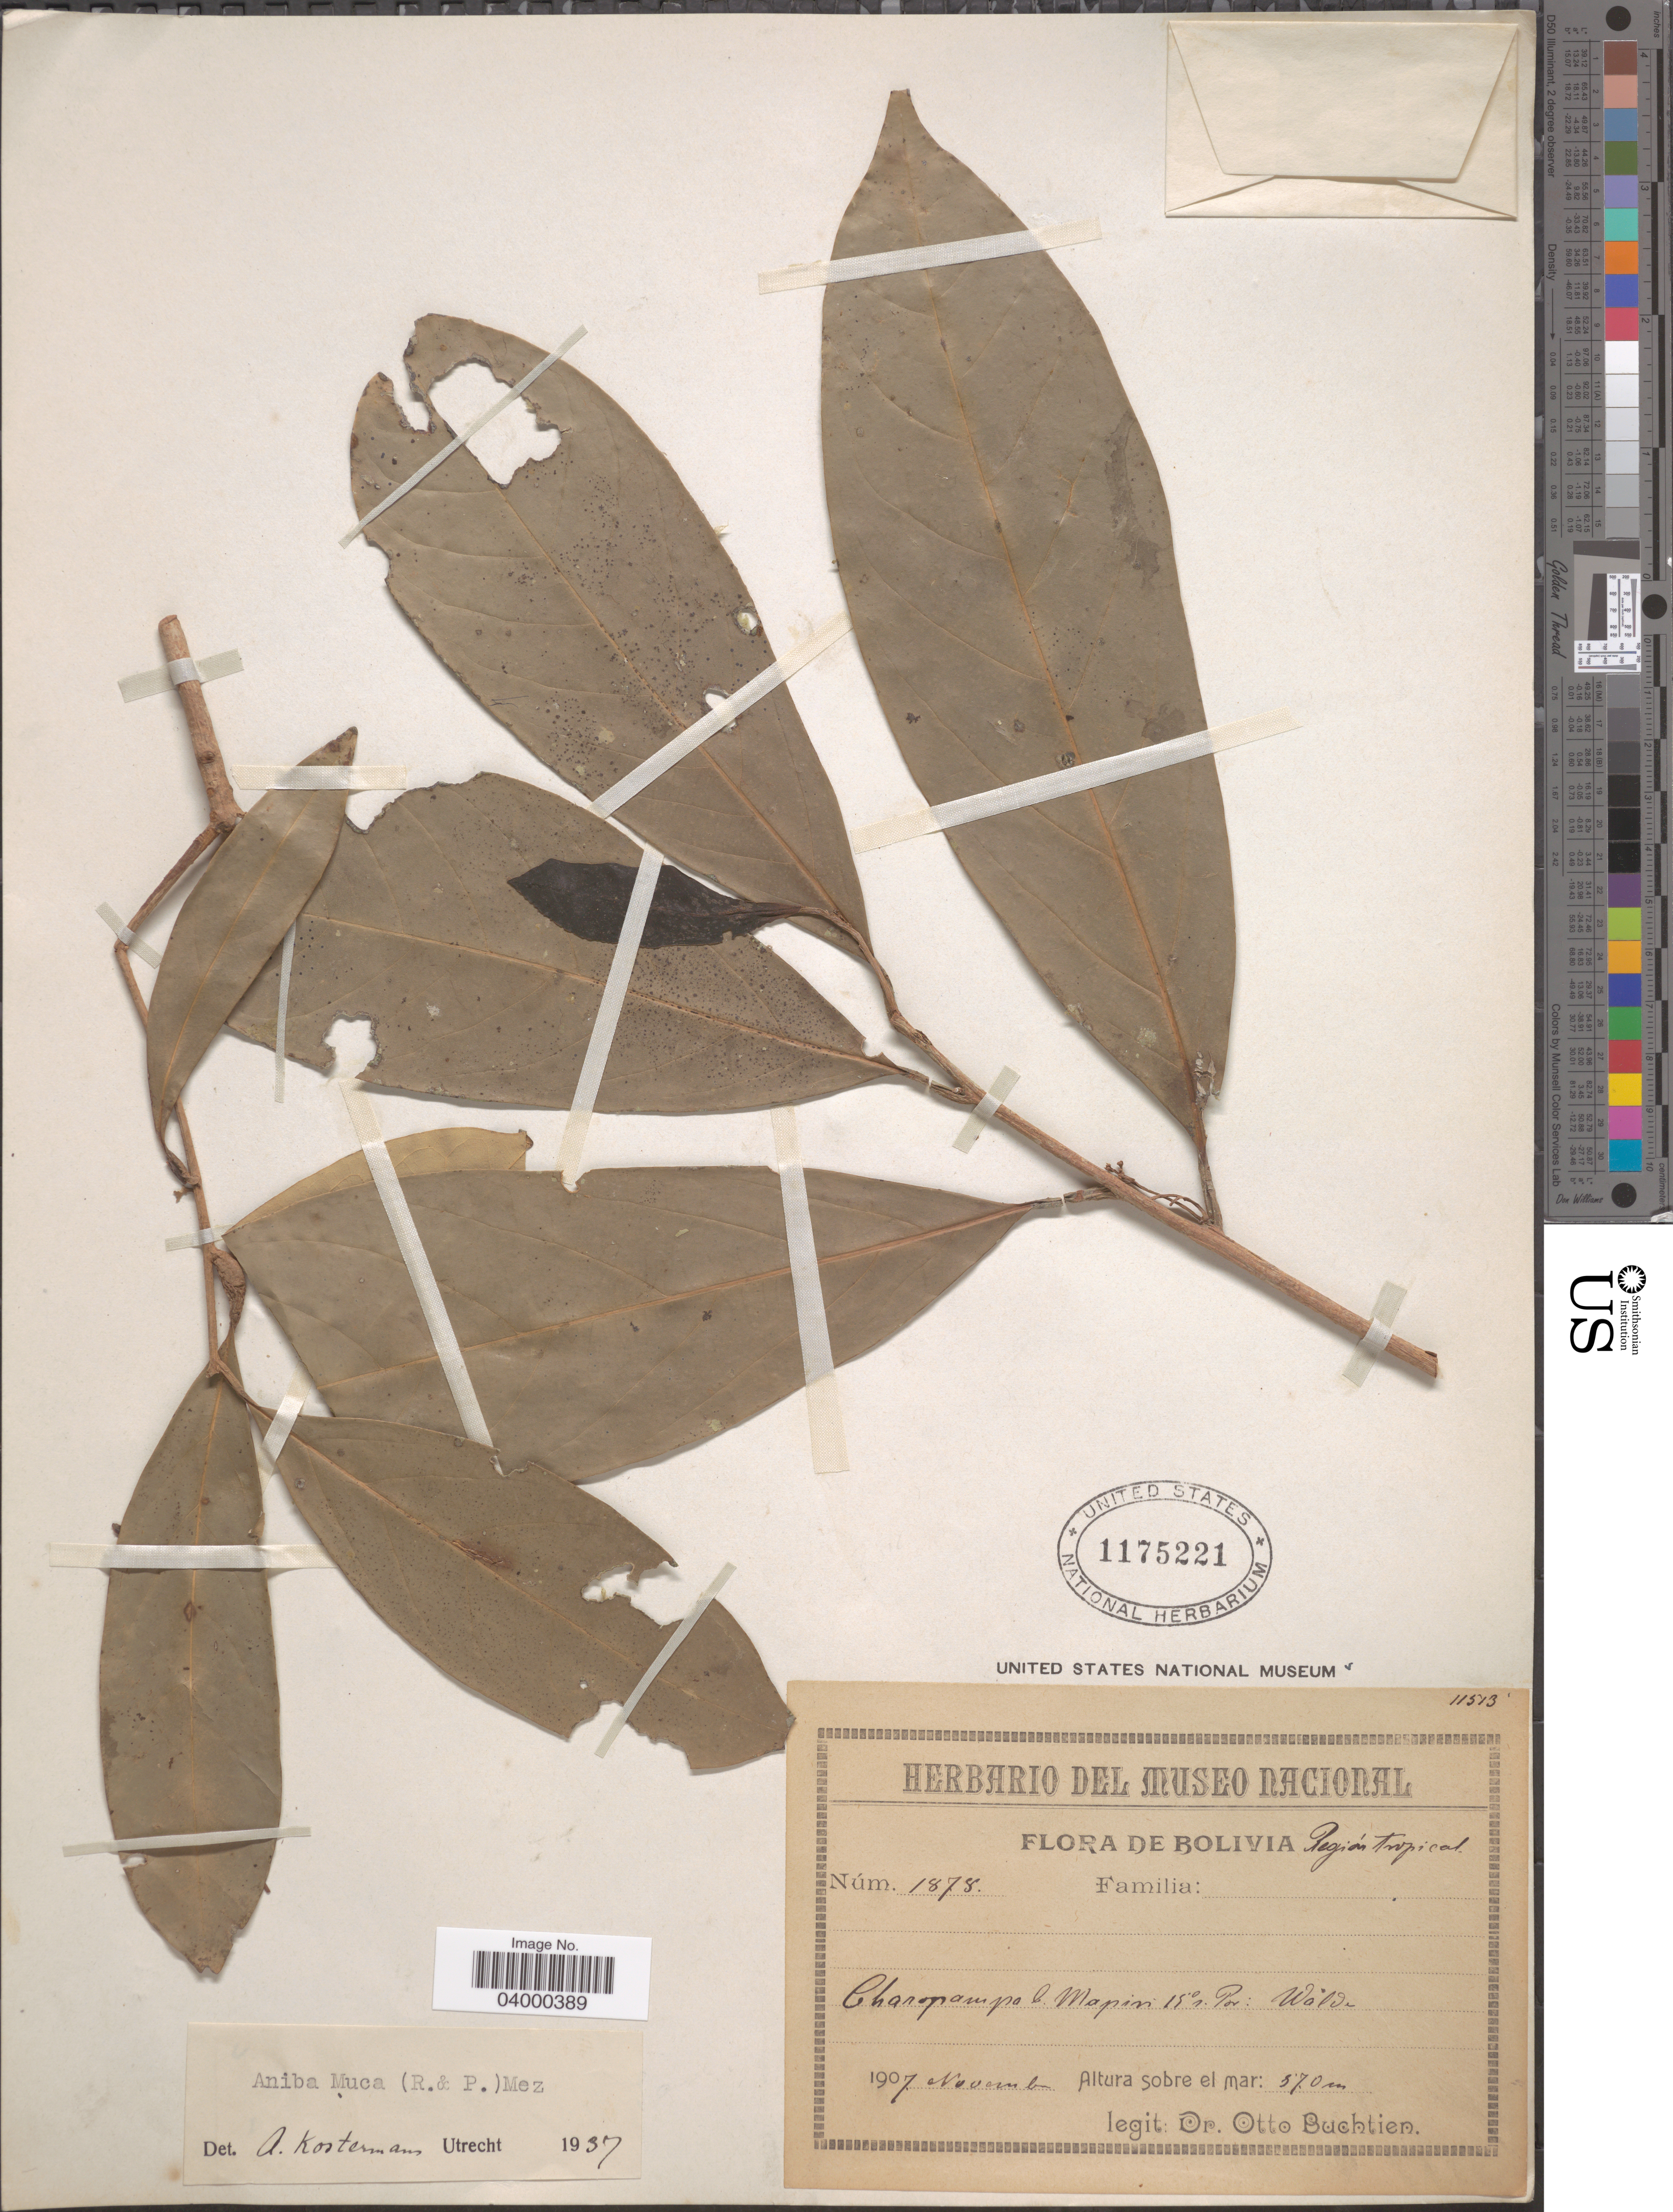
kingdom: Plantae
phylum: Tracheophyta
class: Magnoliopsida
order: Laurales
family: Lauraceae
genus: Aniba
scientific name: Aniba muca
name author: (Ruiz & Pav.) Mez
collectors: O. Buchtien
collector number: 1878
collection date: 1907-11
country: Bolivia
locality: Región tropical. Charopampa b. Mapiri 15º r. Br: Wålde.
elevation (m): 570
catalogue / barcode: US 1175221